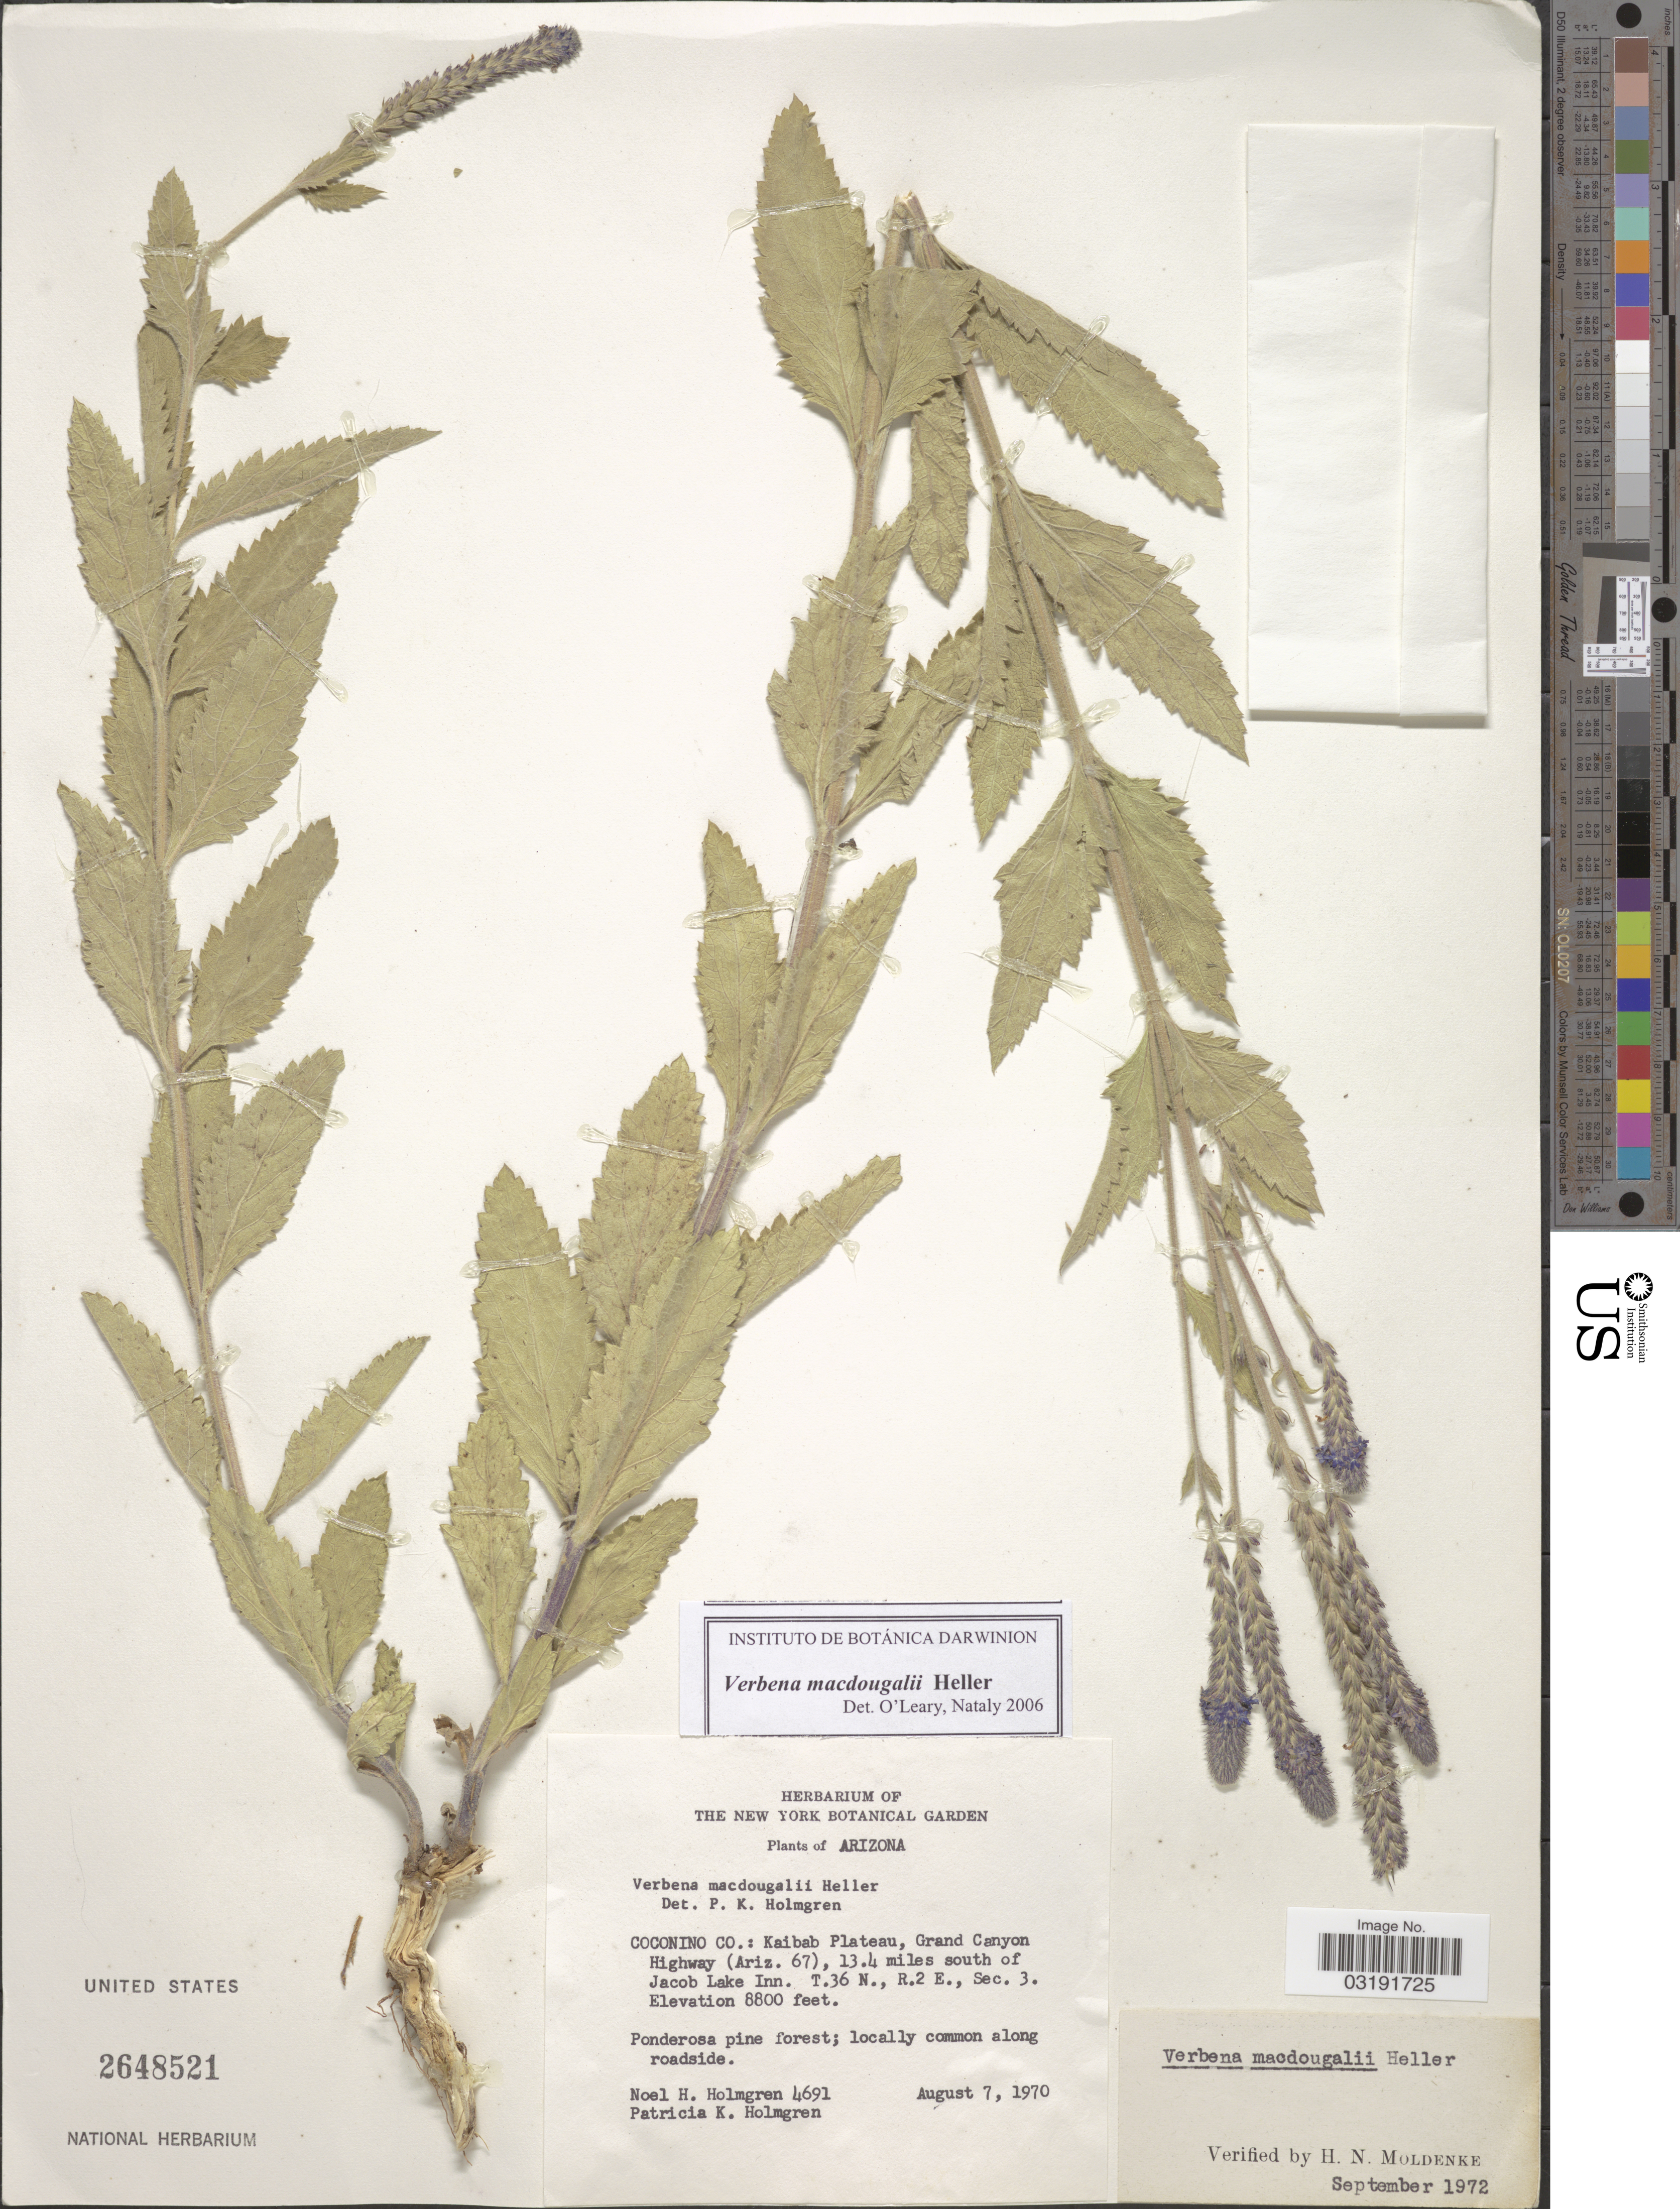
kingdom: Plantae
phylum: Tracheophyta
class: Magnoliopsida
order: Lamiales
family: Verbenaceae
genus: Verbena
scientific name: Verbena macdougalii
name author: A. Heller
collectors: N. H. Holmgren & P. K. Holmgren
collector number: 4691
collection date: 1970-08-07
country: United States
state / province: Arizona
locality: Coconino Co.: Kaibab Plateau, Grand Canyon Highway (Ariz. 67), 13.4 miles south of Jacob Lake Inn. T.36 N., R.2 E., Sec. 3.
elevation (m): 2682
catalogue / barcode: US 2648521